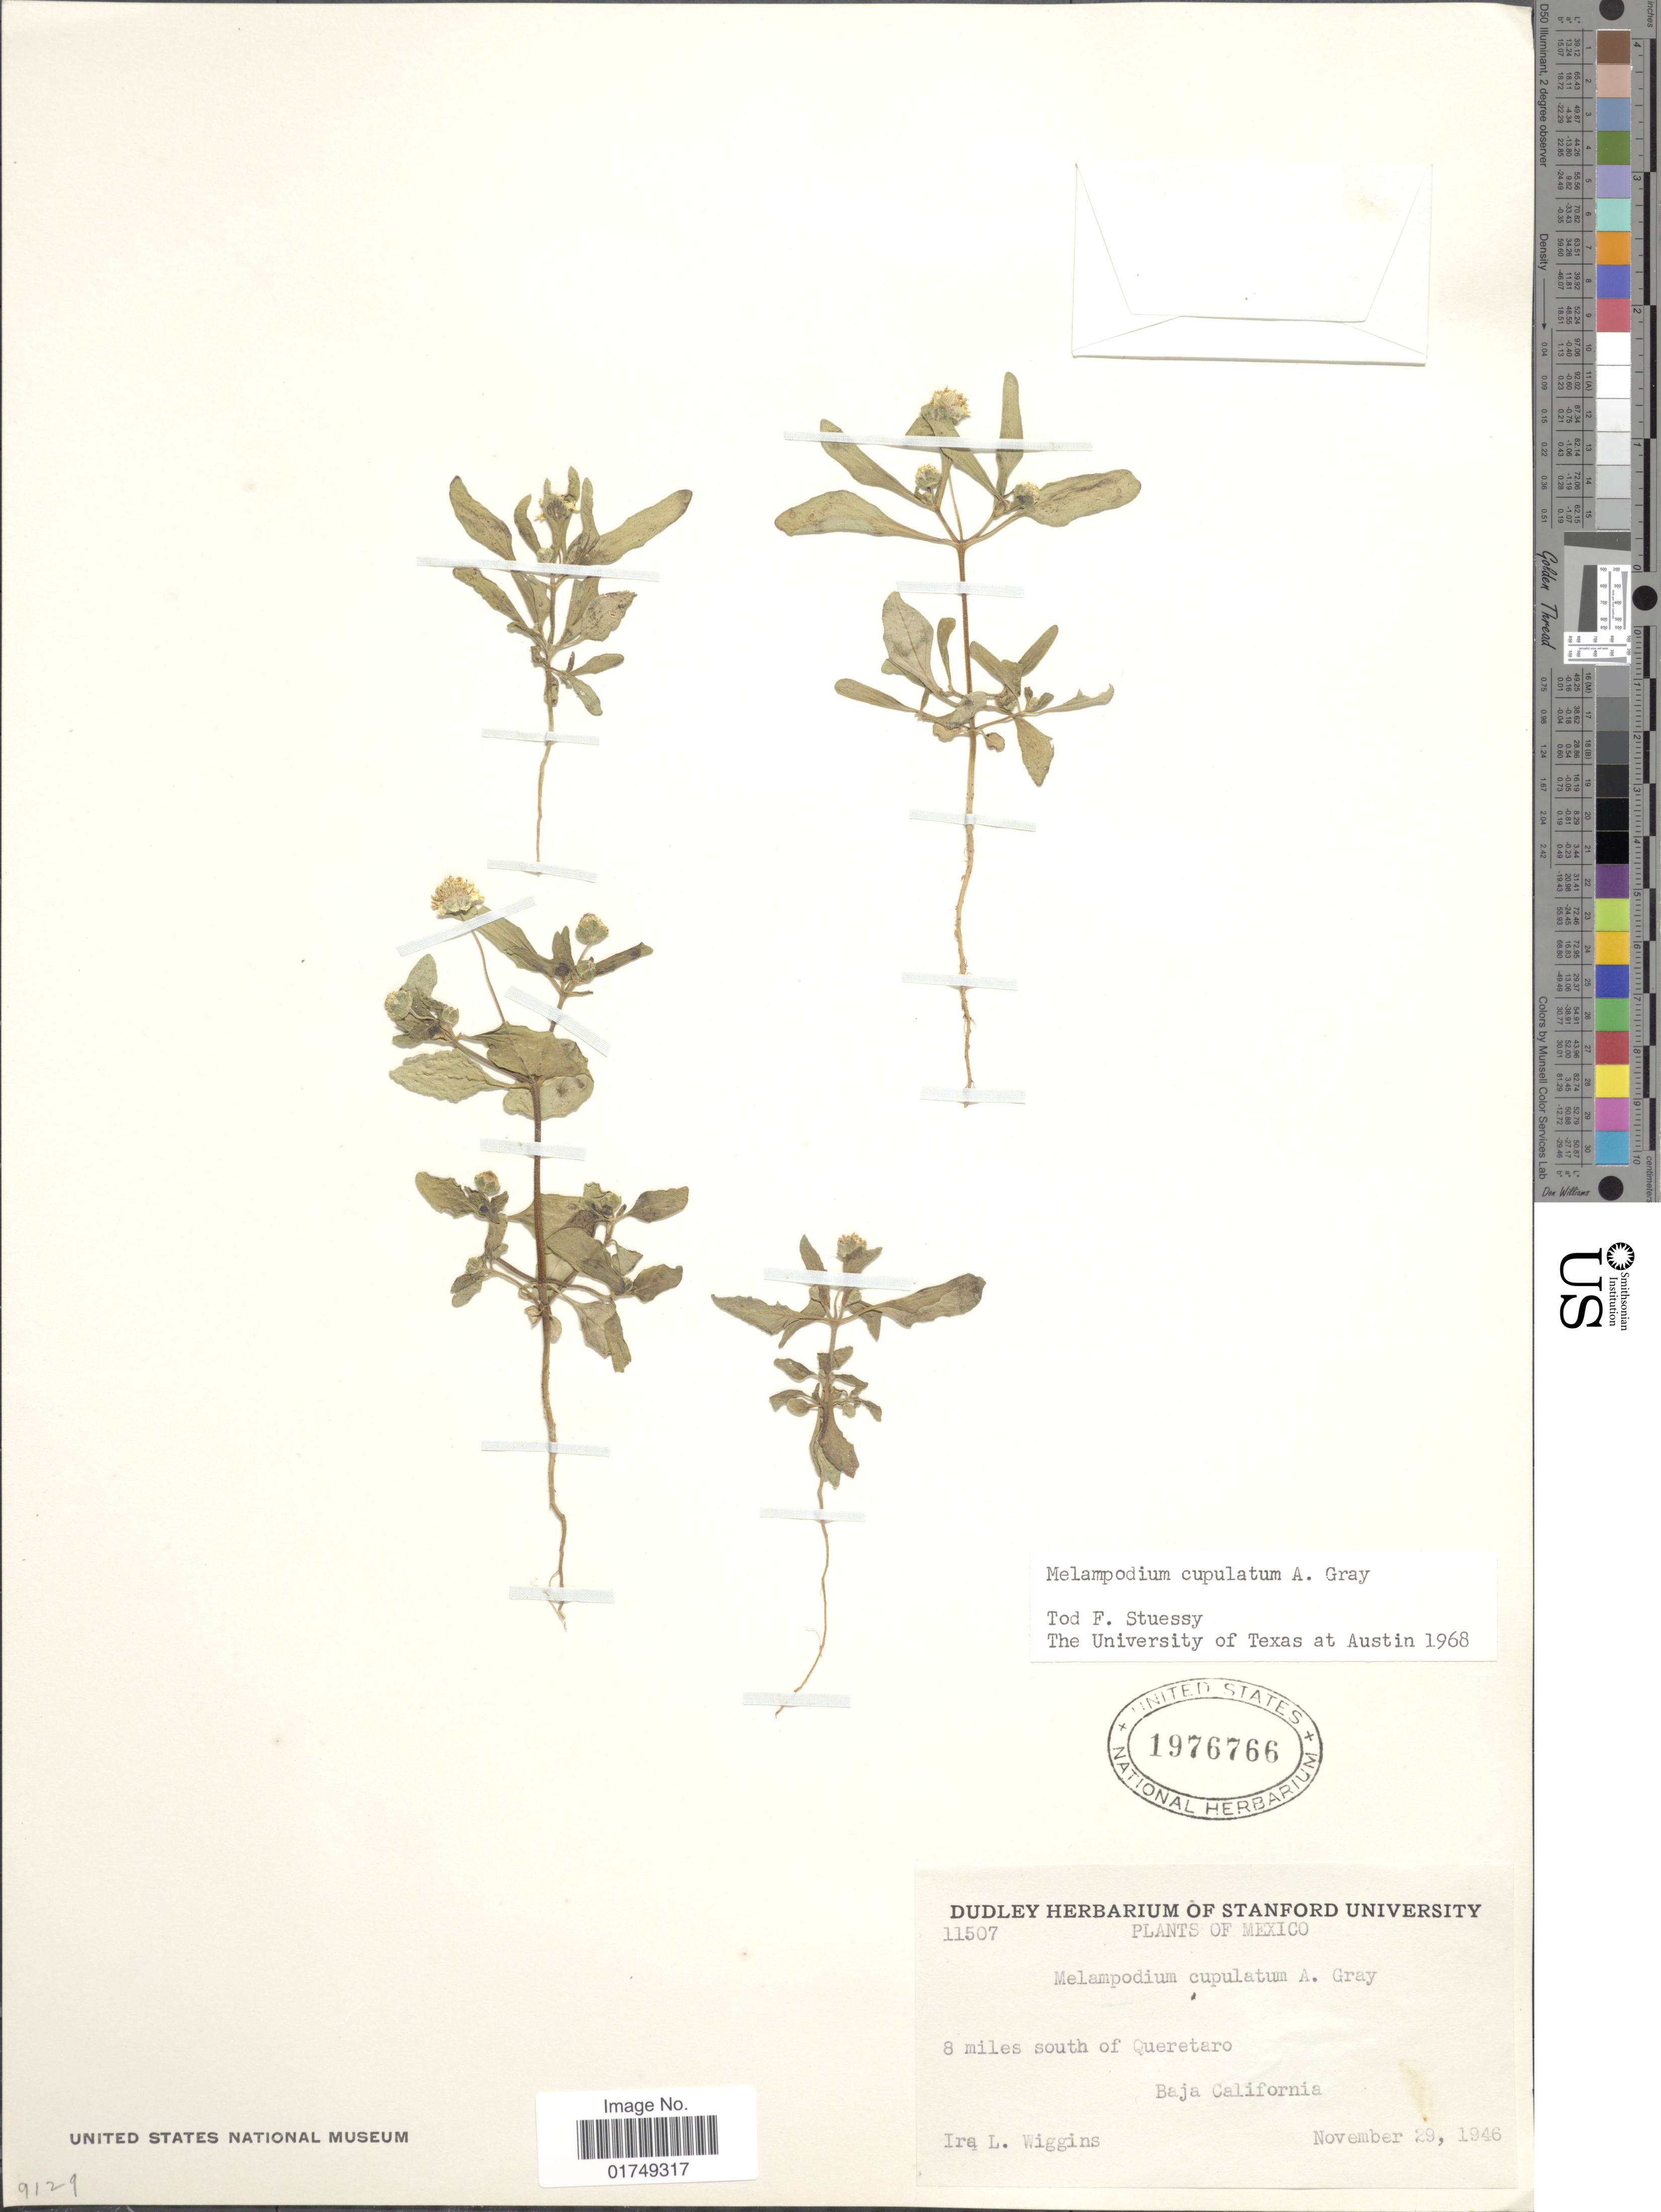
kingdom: Plantae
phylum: Tracheophyta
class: Magnoliopsida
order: Asterales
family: Asteraceae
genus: Melampodium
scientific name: Melampodium cupulatum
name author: A. Gray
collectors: I. L. Wiggins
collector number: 11507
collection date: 1946-11-29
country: Mexico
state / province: Baja California Norte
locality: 8 miles south of Queretaro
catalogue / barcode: US 1976766